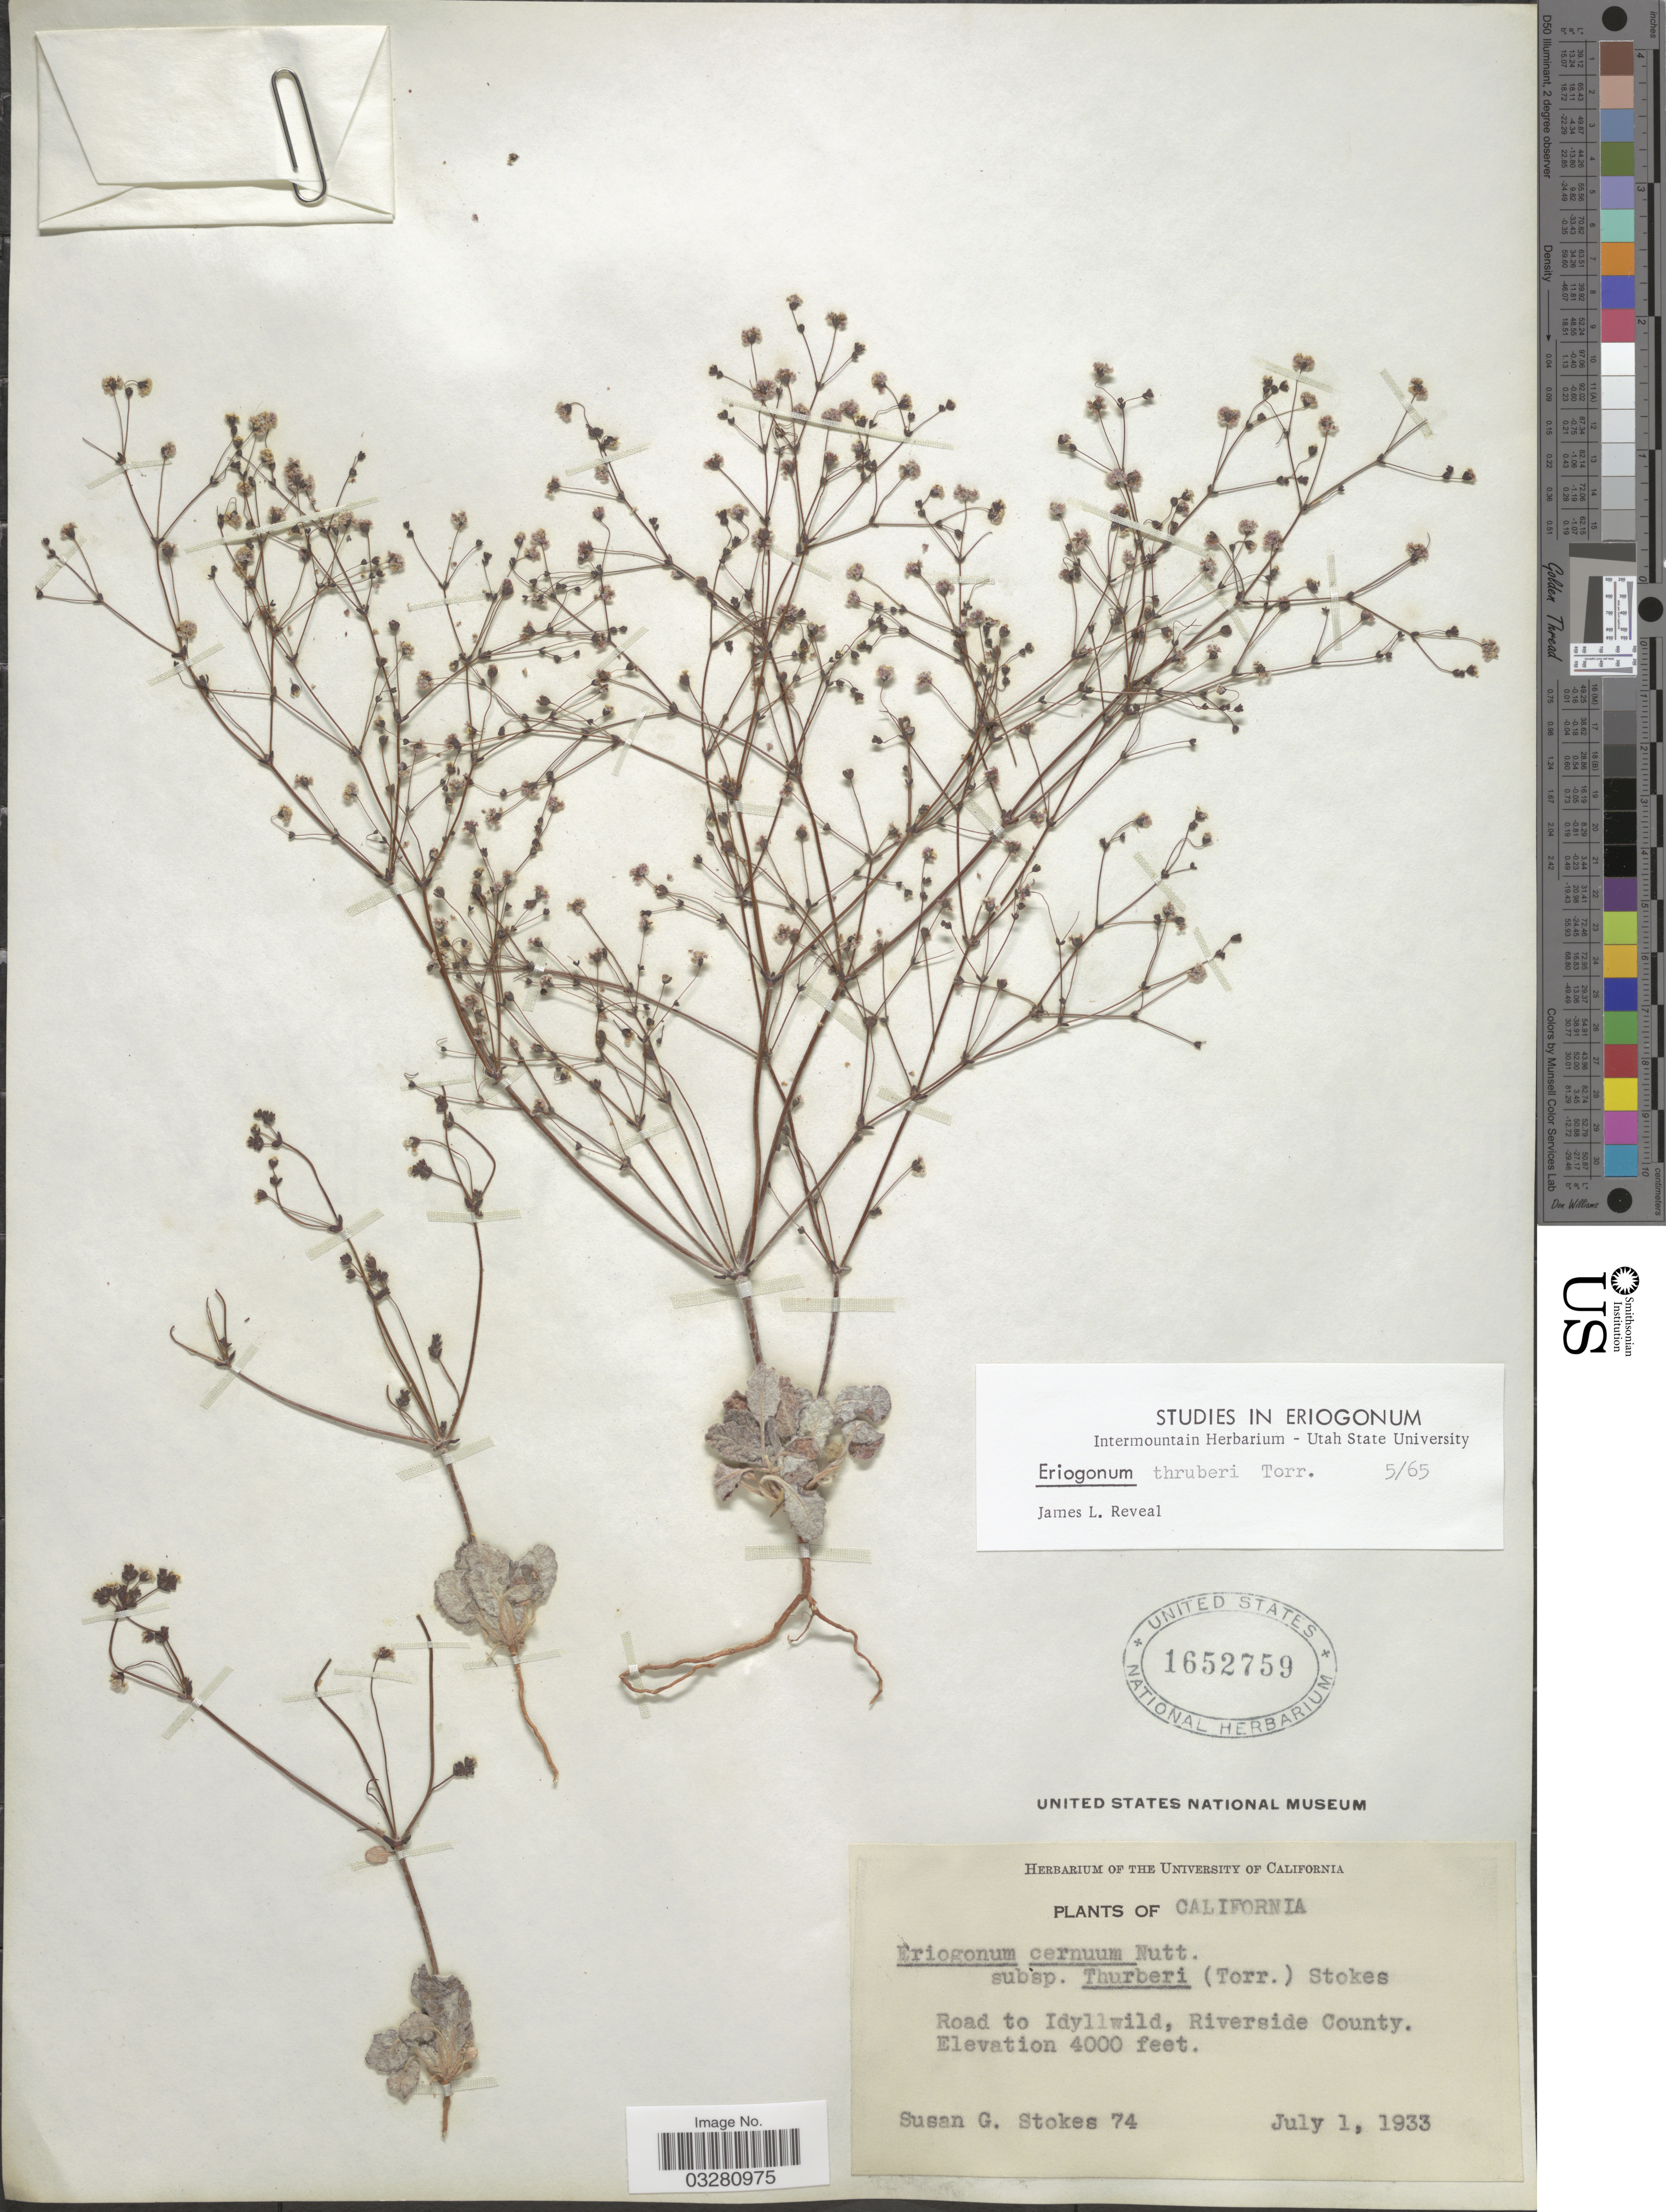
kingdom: Plantae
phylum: Tracheophyta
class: Magnoliopsida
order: Caryophyllales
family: Polygonaceae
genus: Eriogonum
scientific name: Eriogonum thurberi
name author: Torr.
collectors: S. G. Stokes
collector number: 74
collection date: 1933-07-01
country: United States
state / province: California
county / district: Riverside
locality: Road to Idyllwild, Riverside County.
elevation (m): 1219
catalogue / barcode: US 1652759